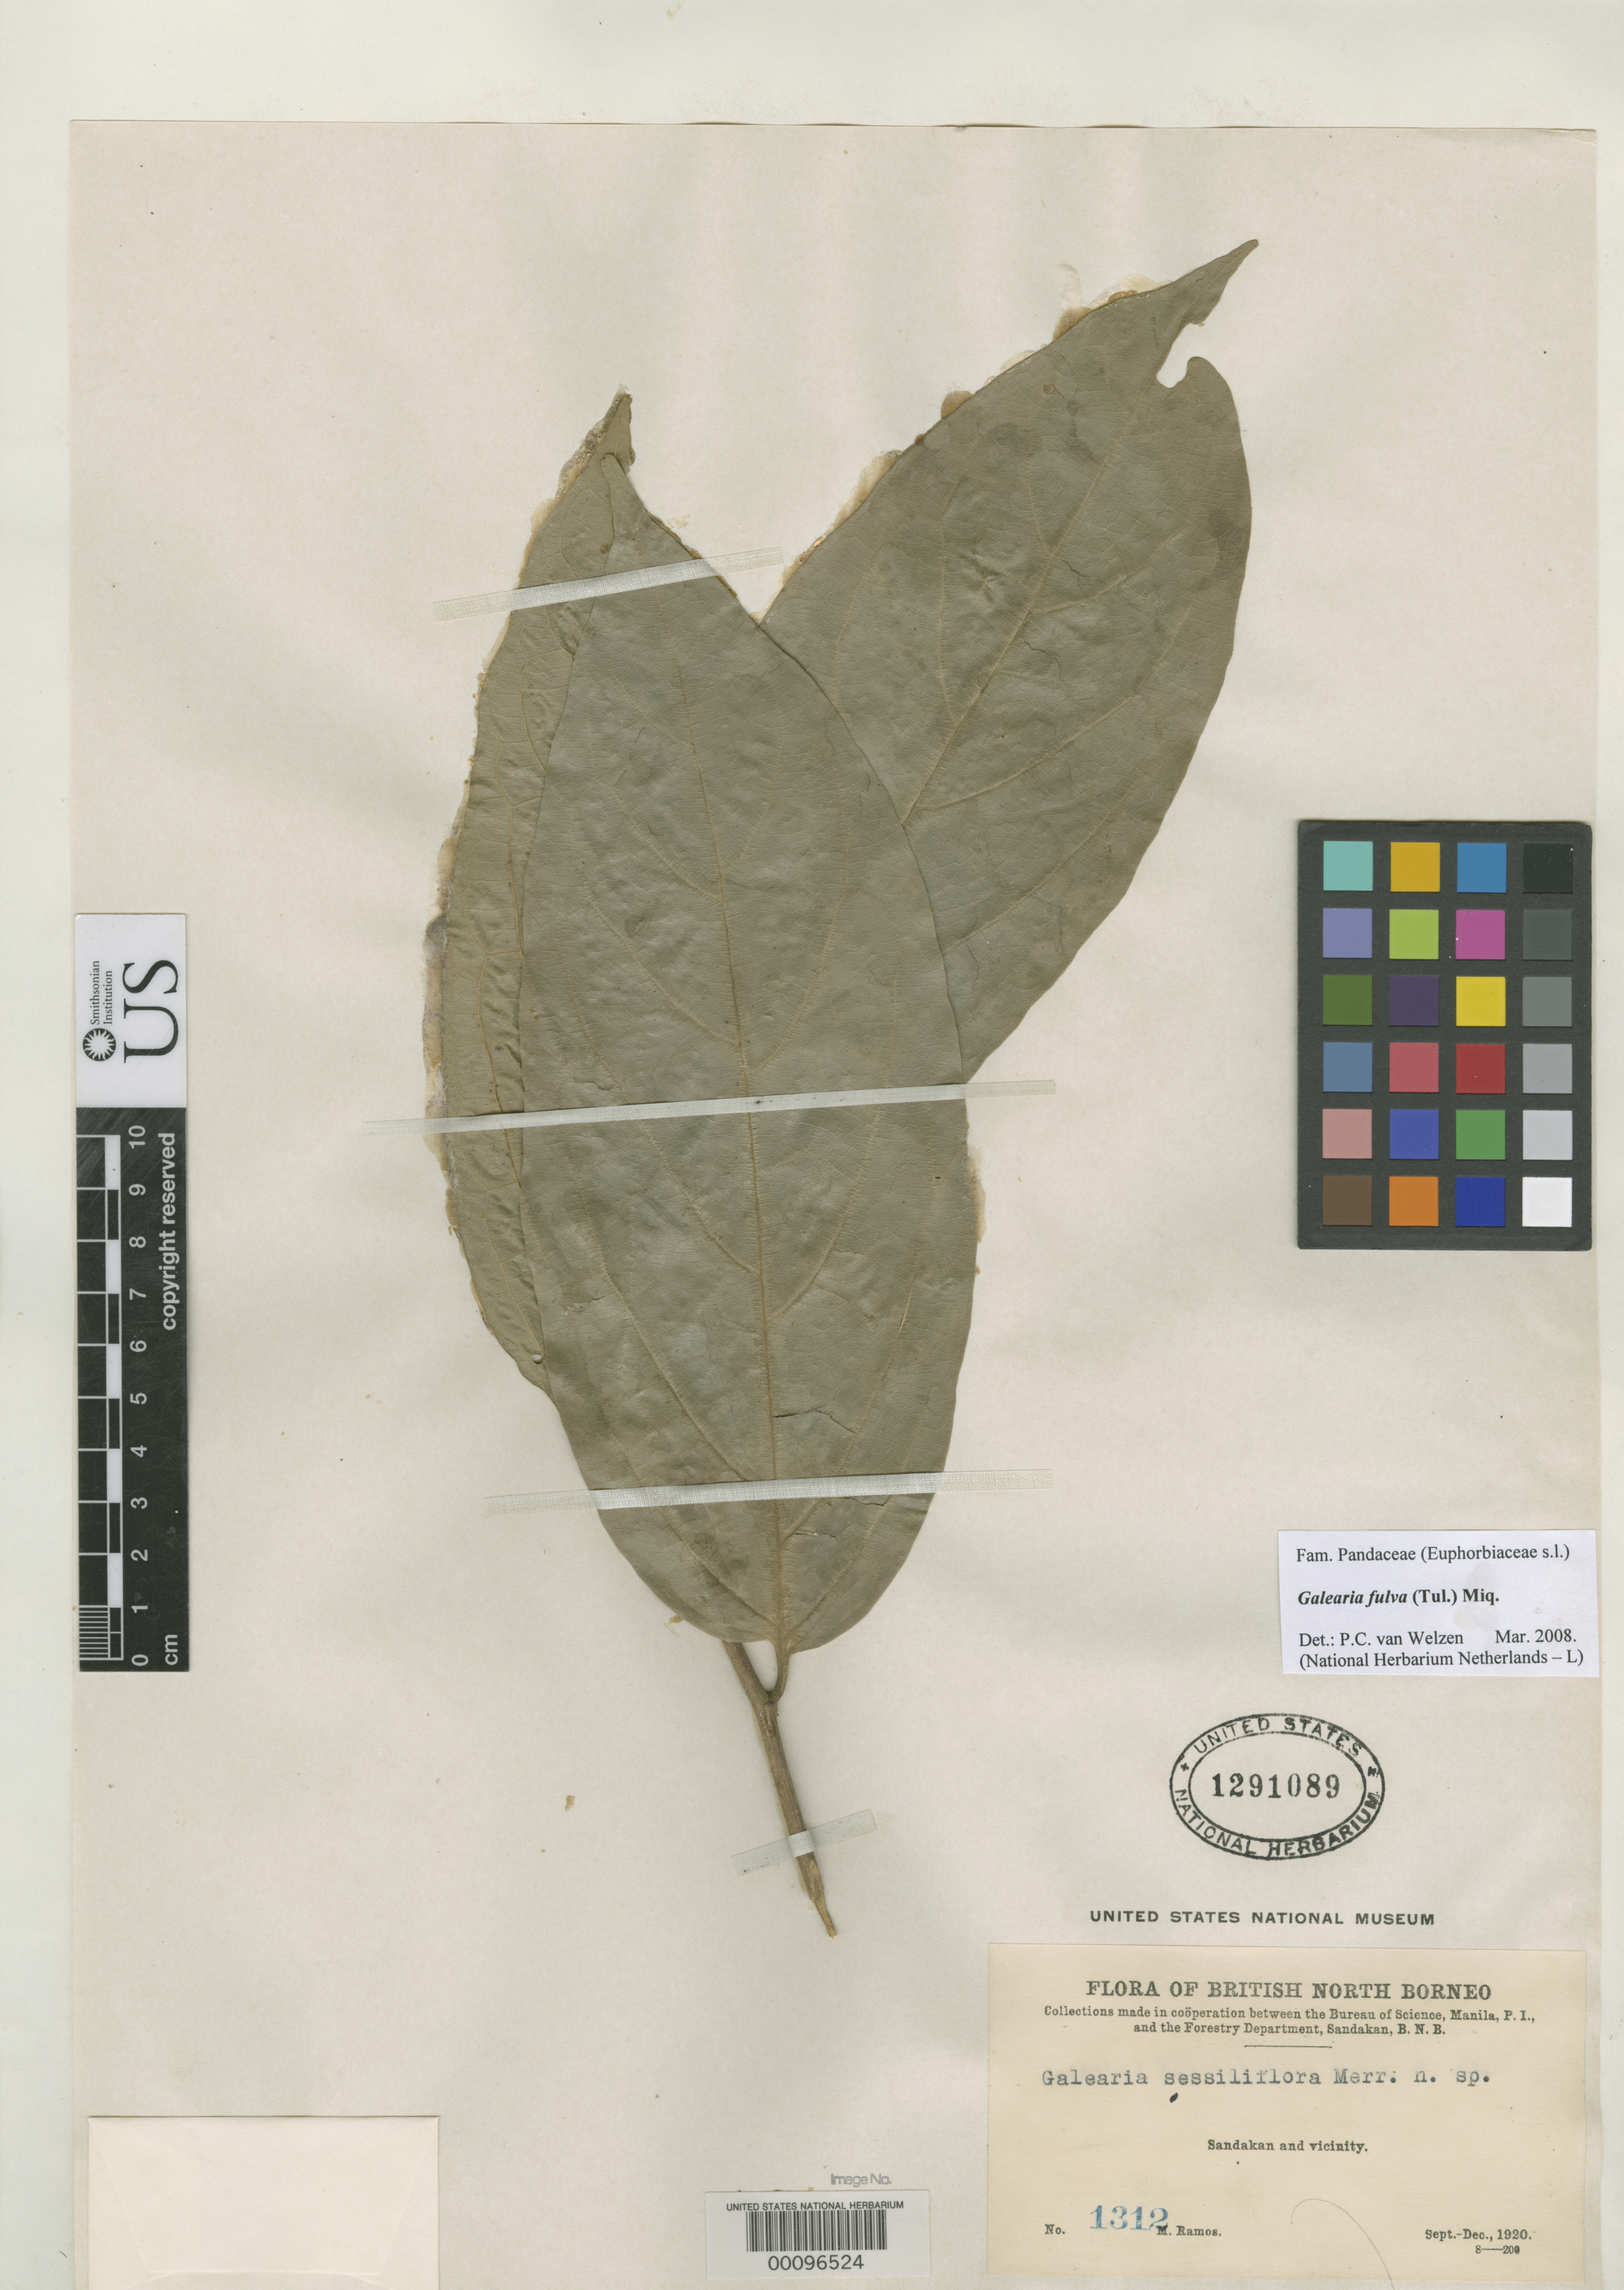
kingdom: Plantae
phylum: Tracheophyta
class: Magnoliopsida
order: Malpighiales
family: Pandaceae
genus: Galearia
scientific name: Galearia sessiliflora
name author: Merr.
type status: Isotype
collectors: M. Ramos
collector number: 1312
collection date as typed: Sep 1920 to -- Dec 1920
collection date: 1920-09/1920-12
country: Malaysia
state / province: Sabah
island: Borneo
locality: Sandakan & vicinity.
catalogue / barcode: US 1291089